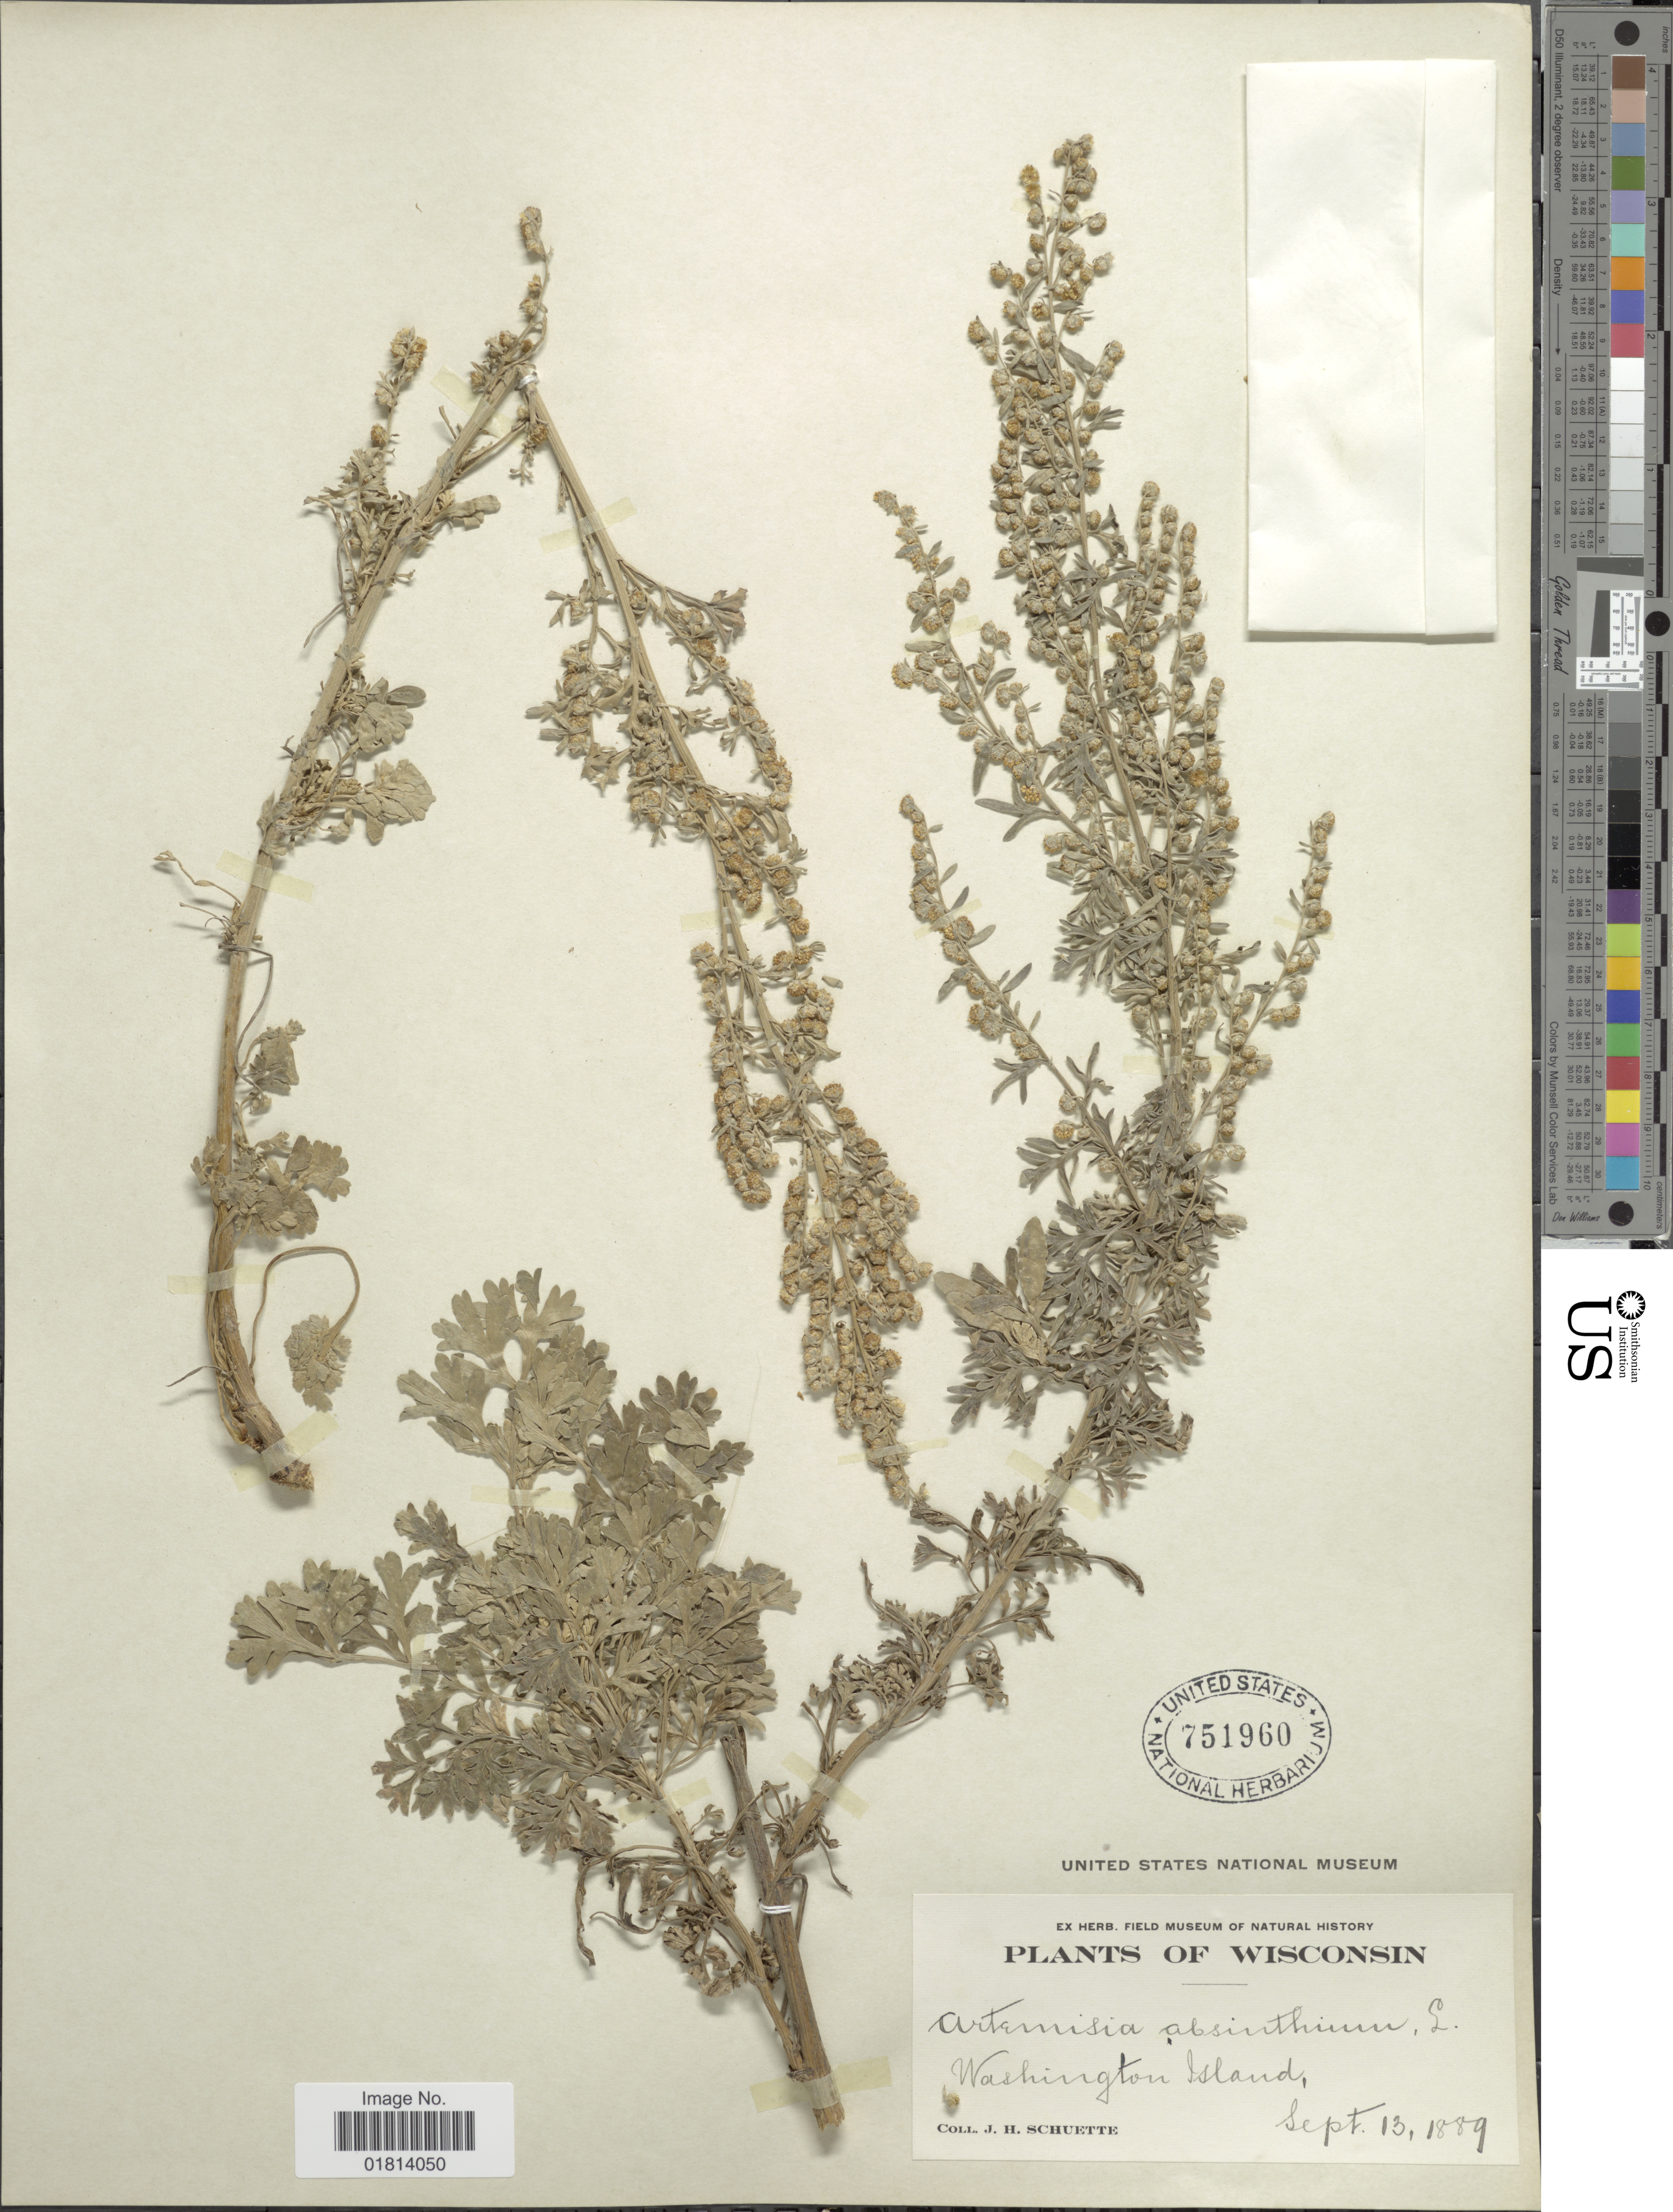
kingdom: Plantae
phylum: Tracheophyta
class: Magnoliopsida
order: Asterales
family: Asteraceae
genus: Artemisia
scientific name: Artemisia absinthium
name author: L.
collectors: J. H. Schuette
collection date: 1889-09-13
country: United States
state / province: Wisconsin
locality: Washington Island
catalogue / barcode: US 751960